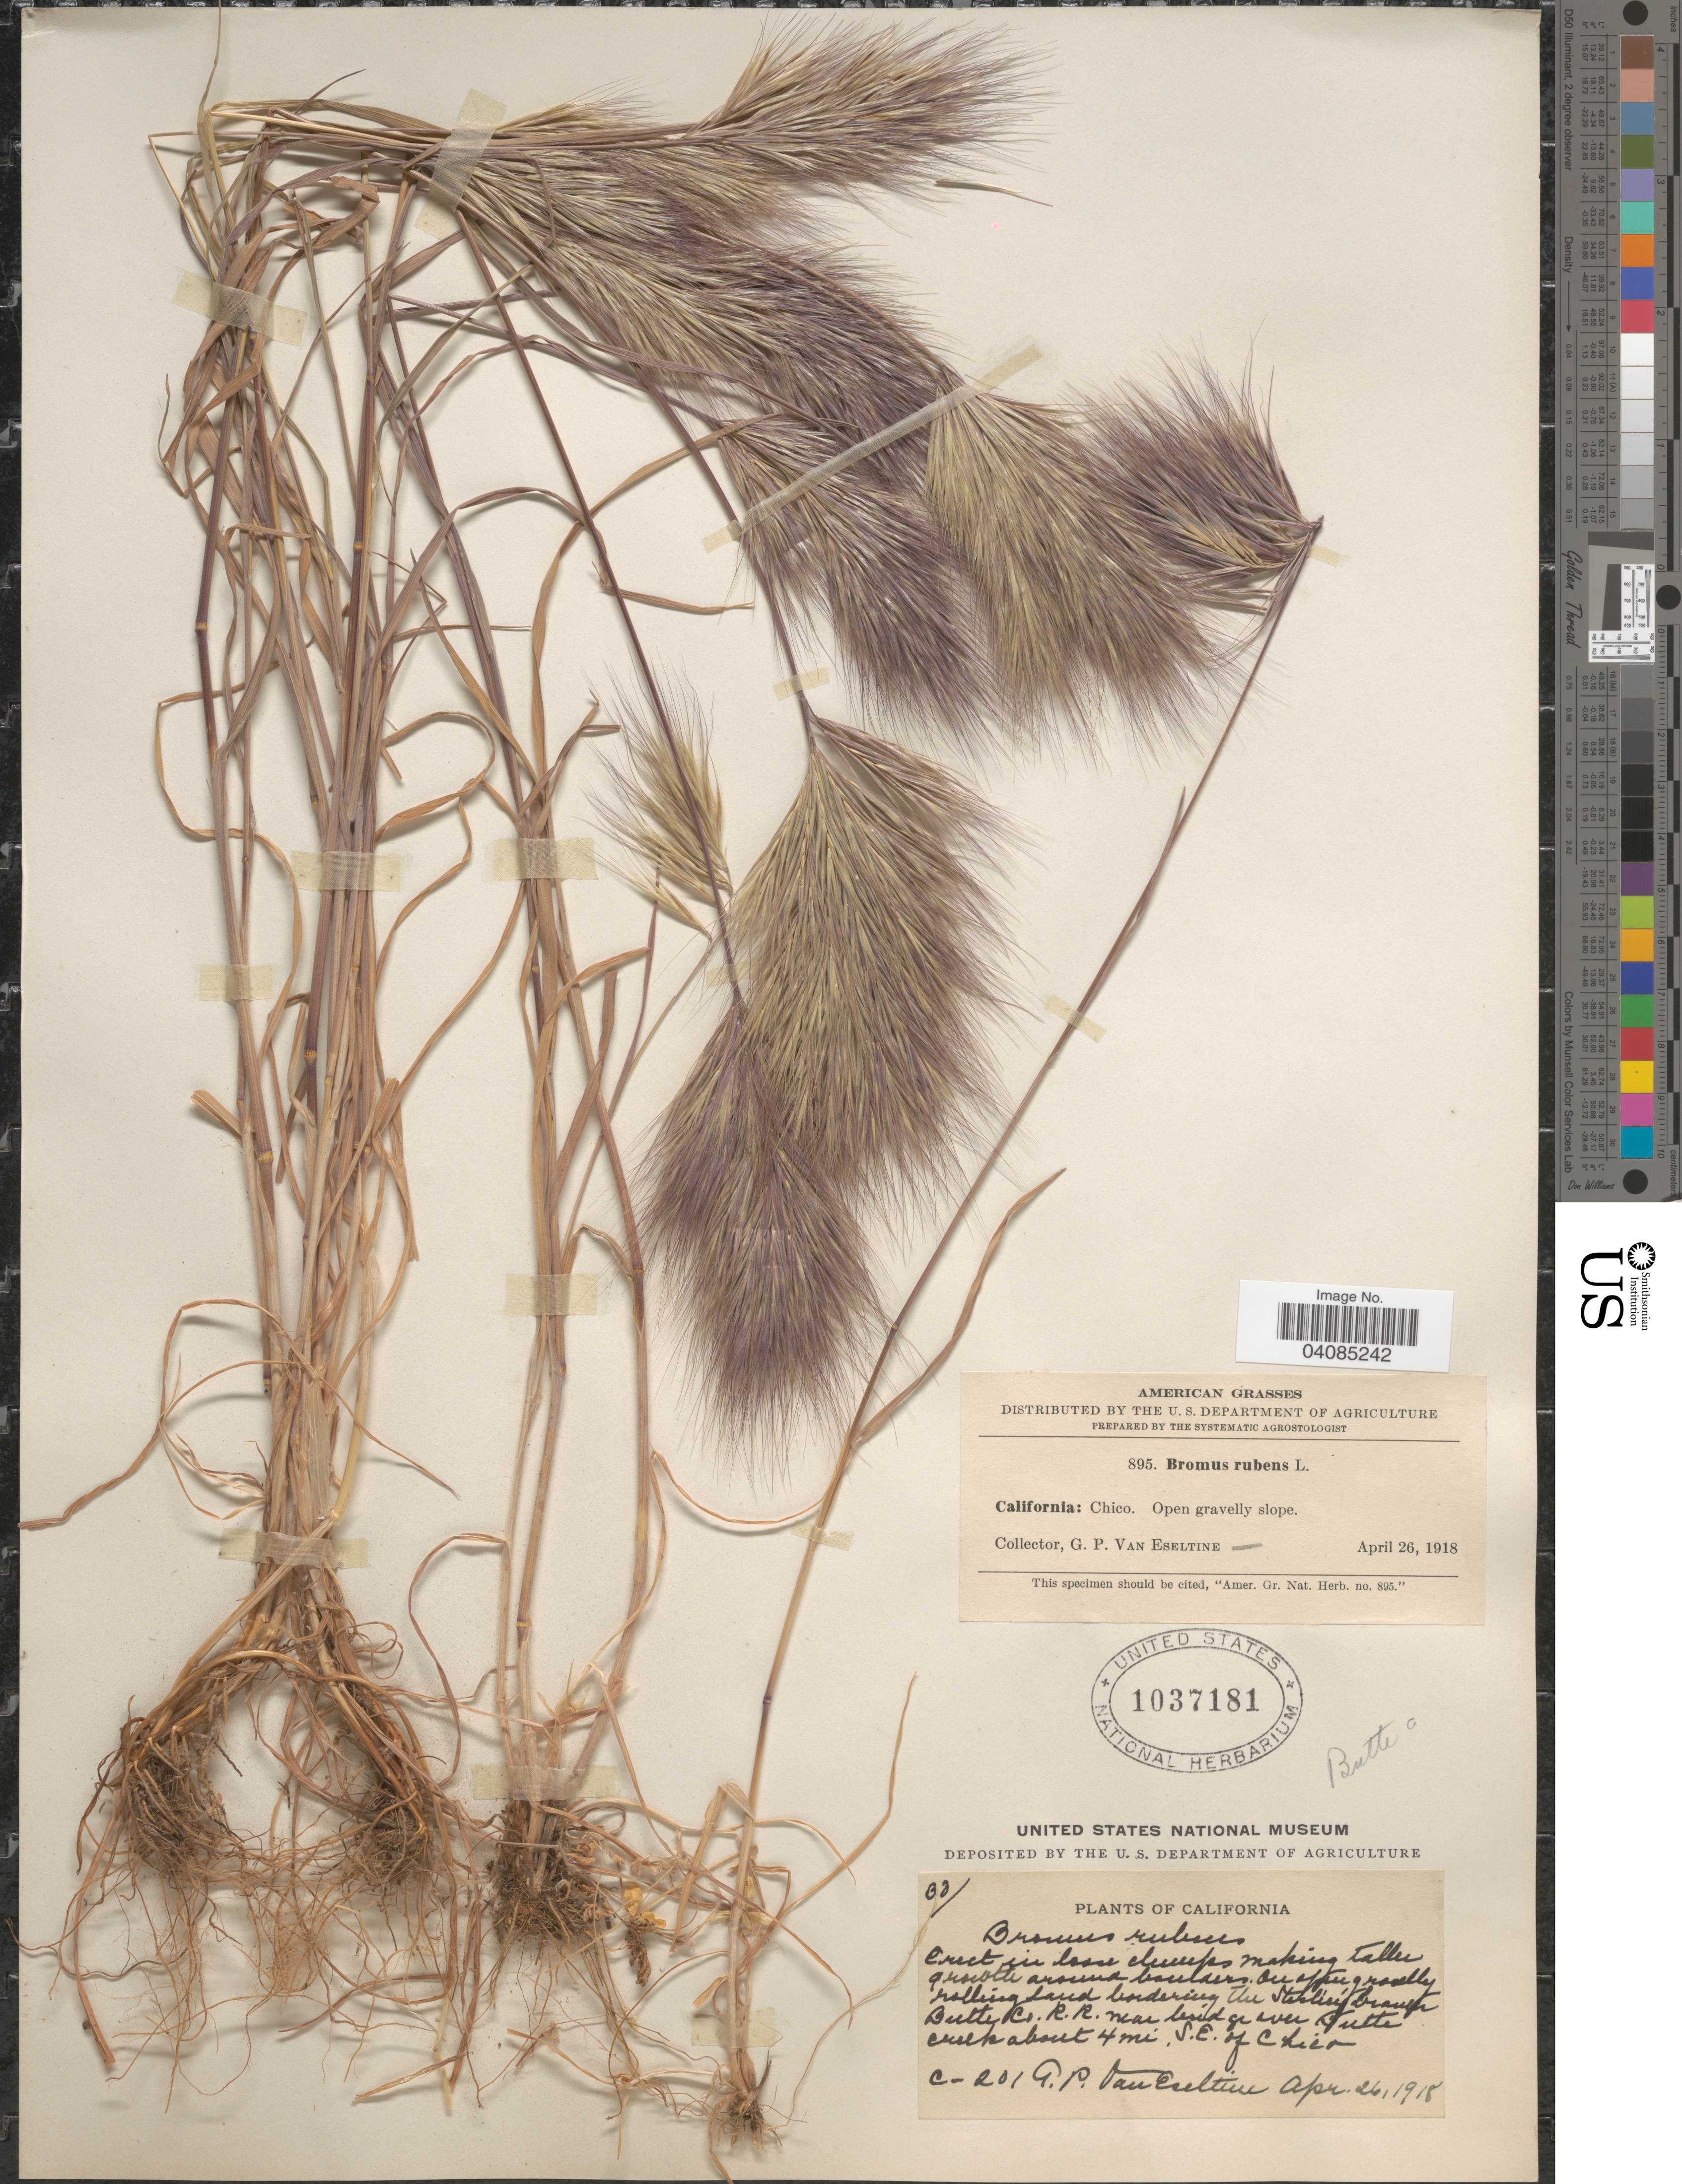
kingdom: Plantae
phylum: Tracheophyta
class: Liliopsida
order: Poales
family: Poaceae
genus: Bromus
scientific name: Bromus rubens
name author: L.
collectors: G. P. Van Eseltine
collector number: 895/C-201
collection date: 1918-04-26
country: United States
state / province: California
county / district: Butte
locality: Chico. Open gravelly slope. On upper gravelly rolling land bordering the Sterling branch, Butte Co. R. R. near bridge over Butte creek about 4 mi, S. E. of Chico.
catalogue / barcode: US 1037181